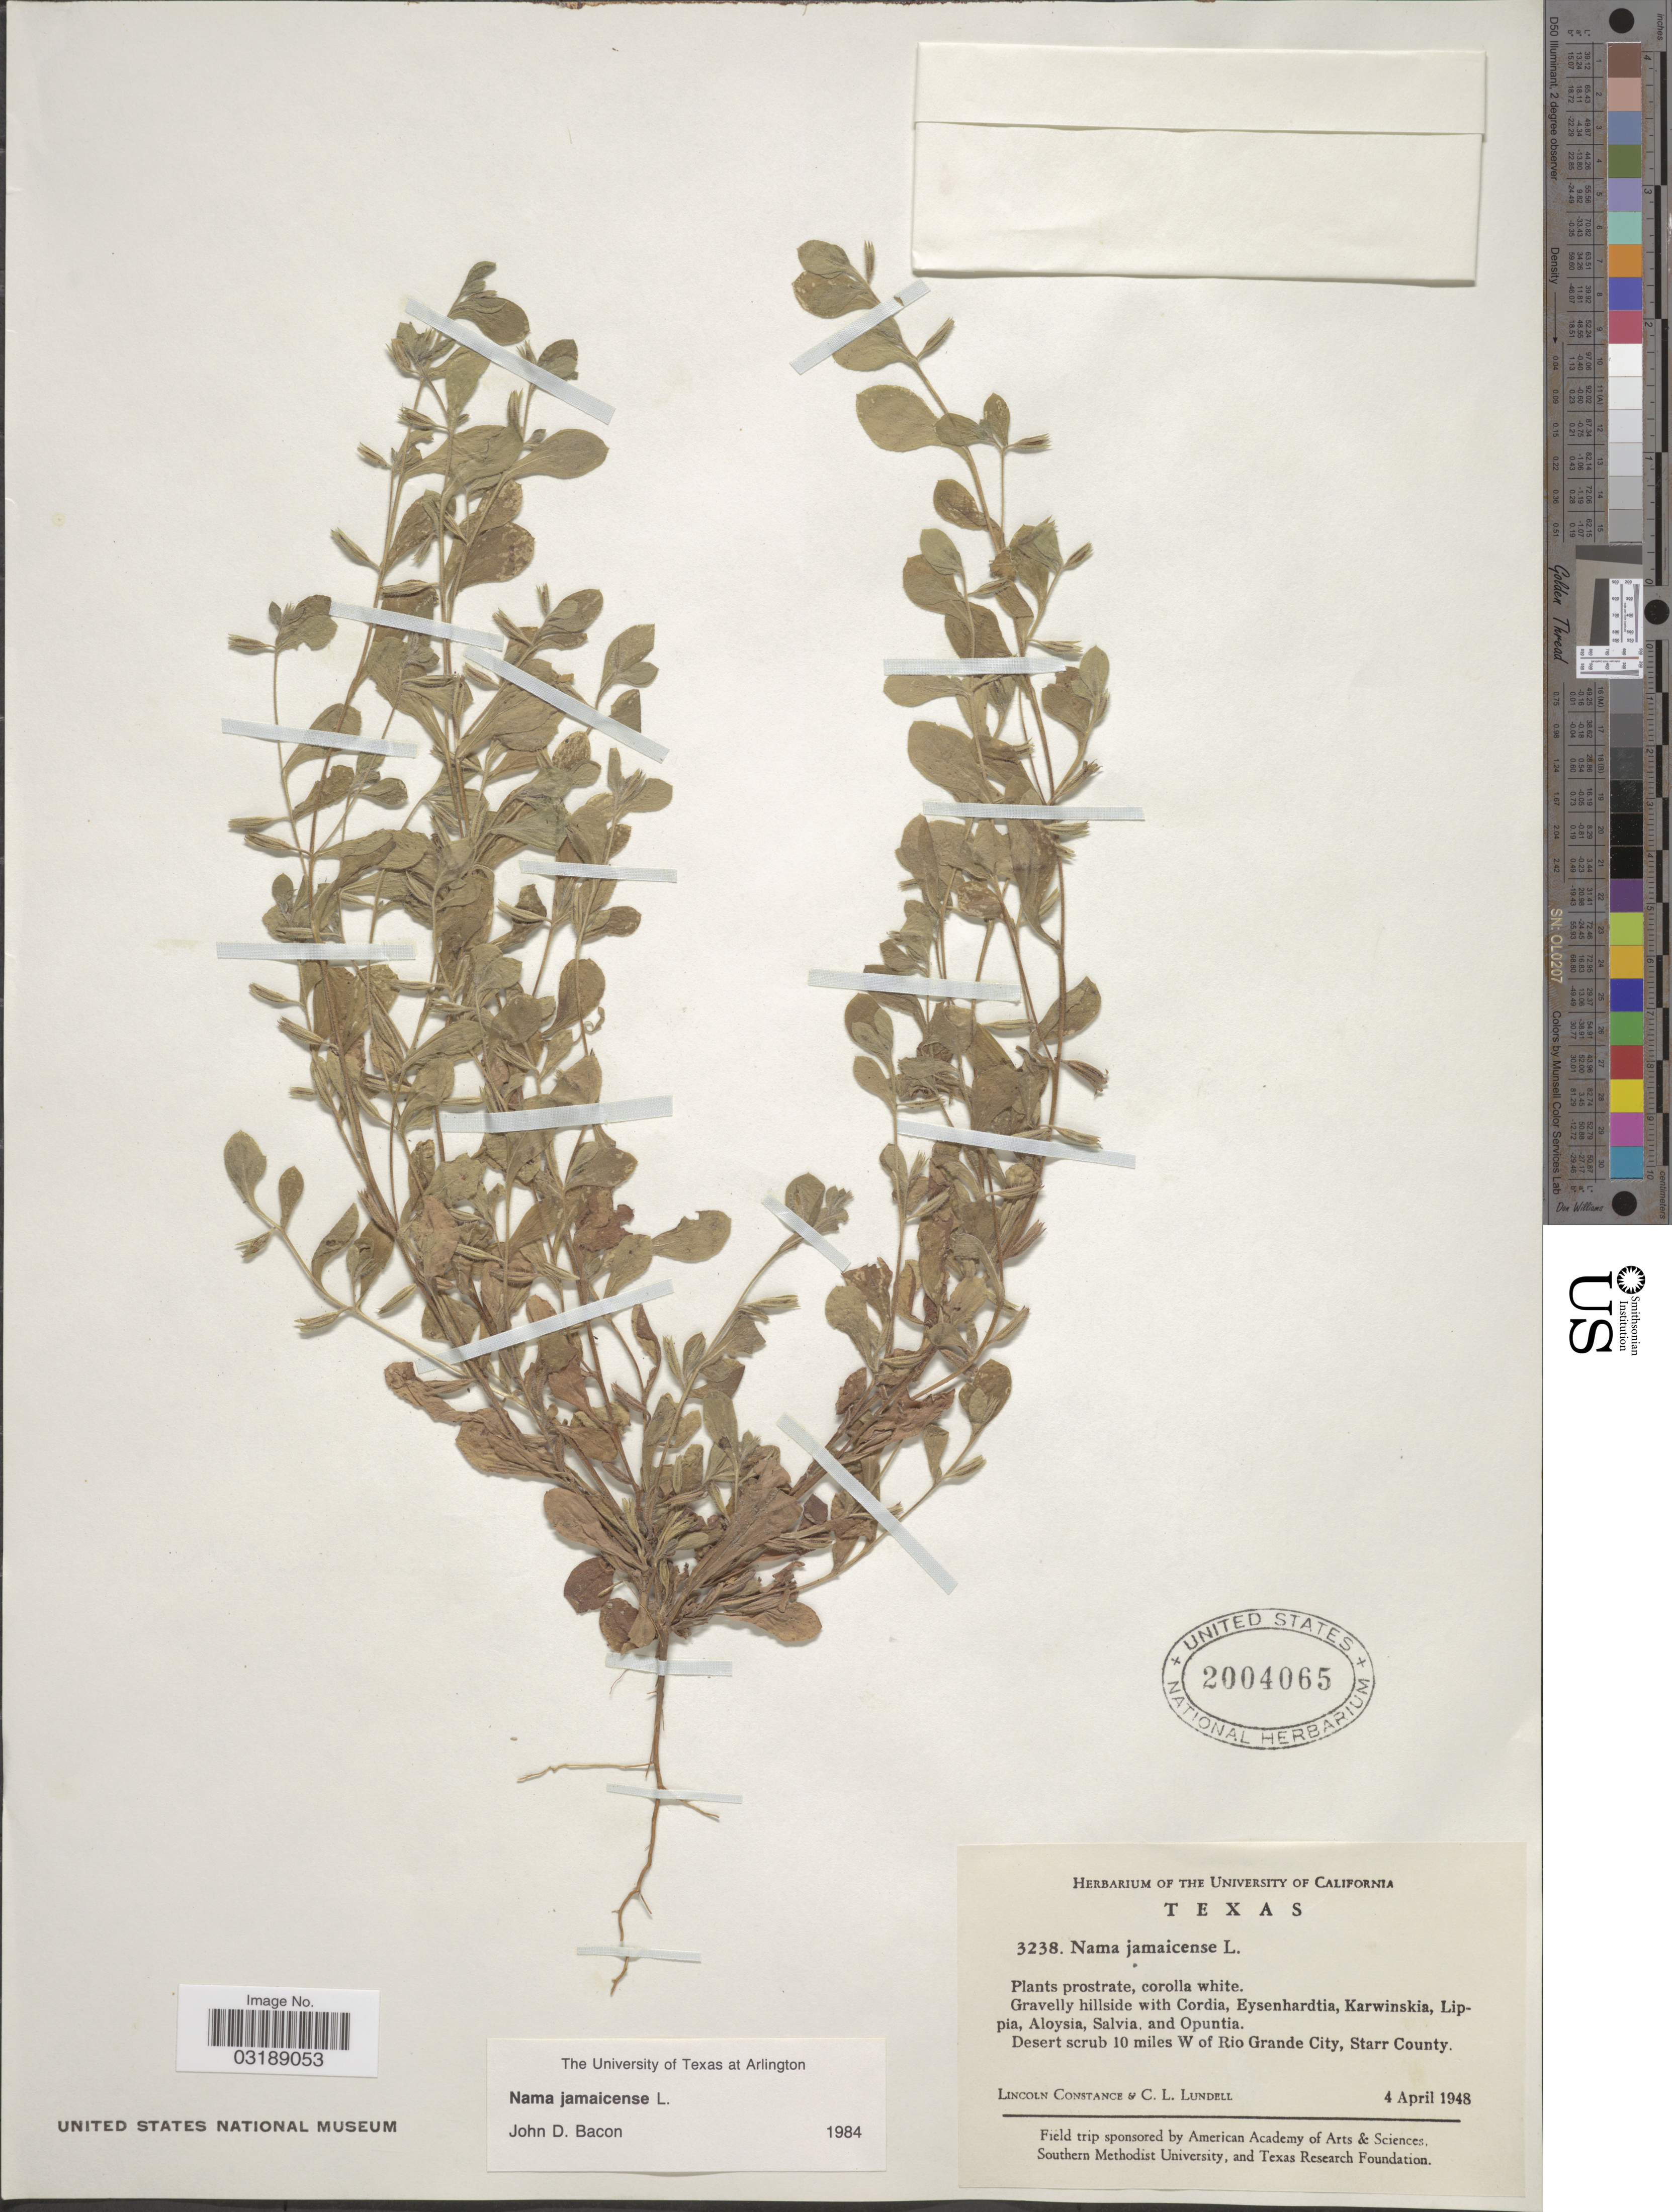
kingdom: Plantae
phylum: Tracheophyta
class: Magnoliopsida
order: Boraginales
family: Namaceae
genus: Nama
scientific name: Nama jamaicensis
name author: L.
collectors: L. Constance & C. L. Lundell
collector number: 3238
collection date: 1948-04-04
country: United States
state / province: Texas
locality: Desert scrub 10 miles W of Rio Grande City, Starr County.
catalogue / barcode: US 2004065